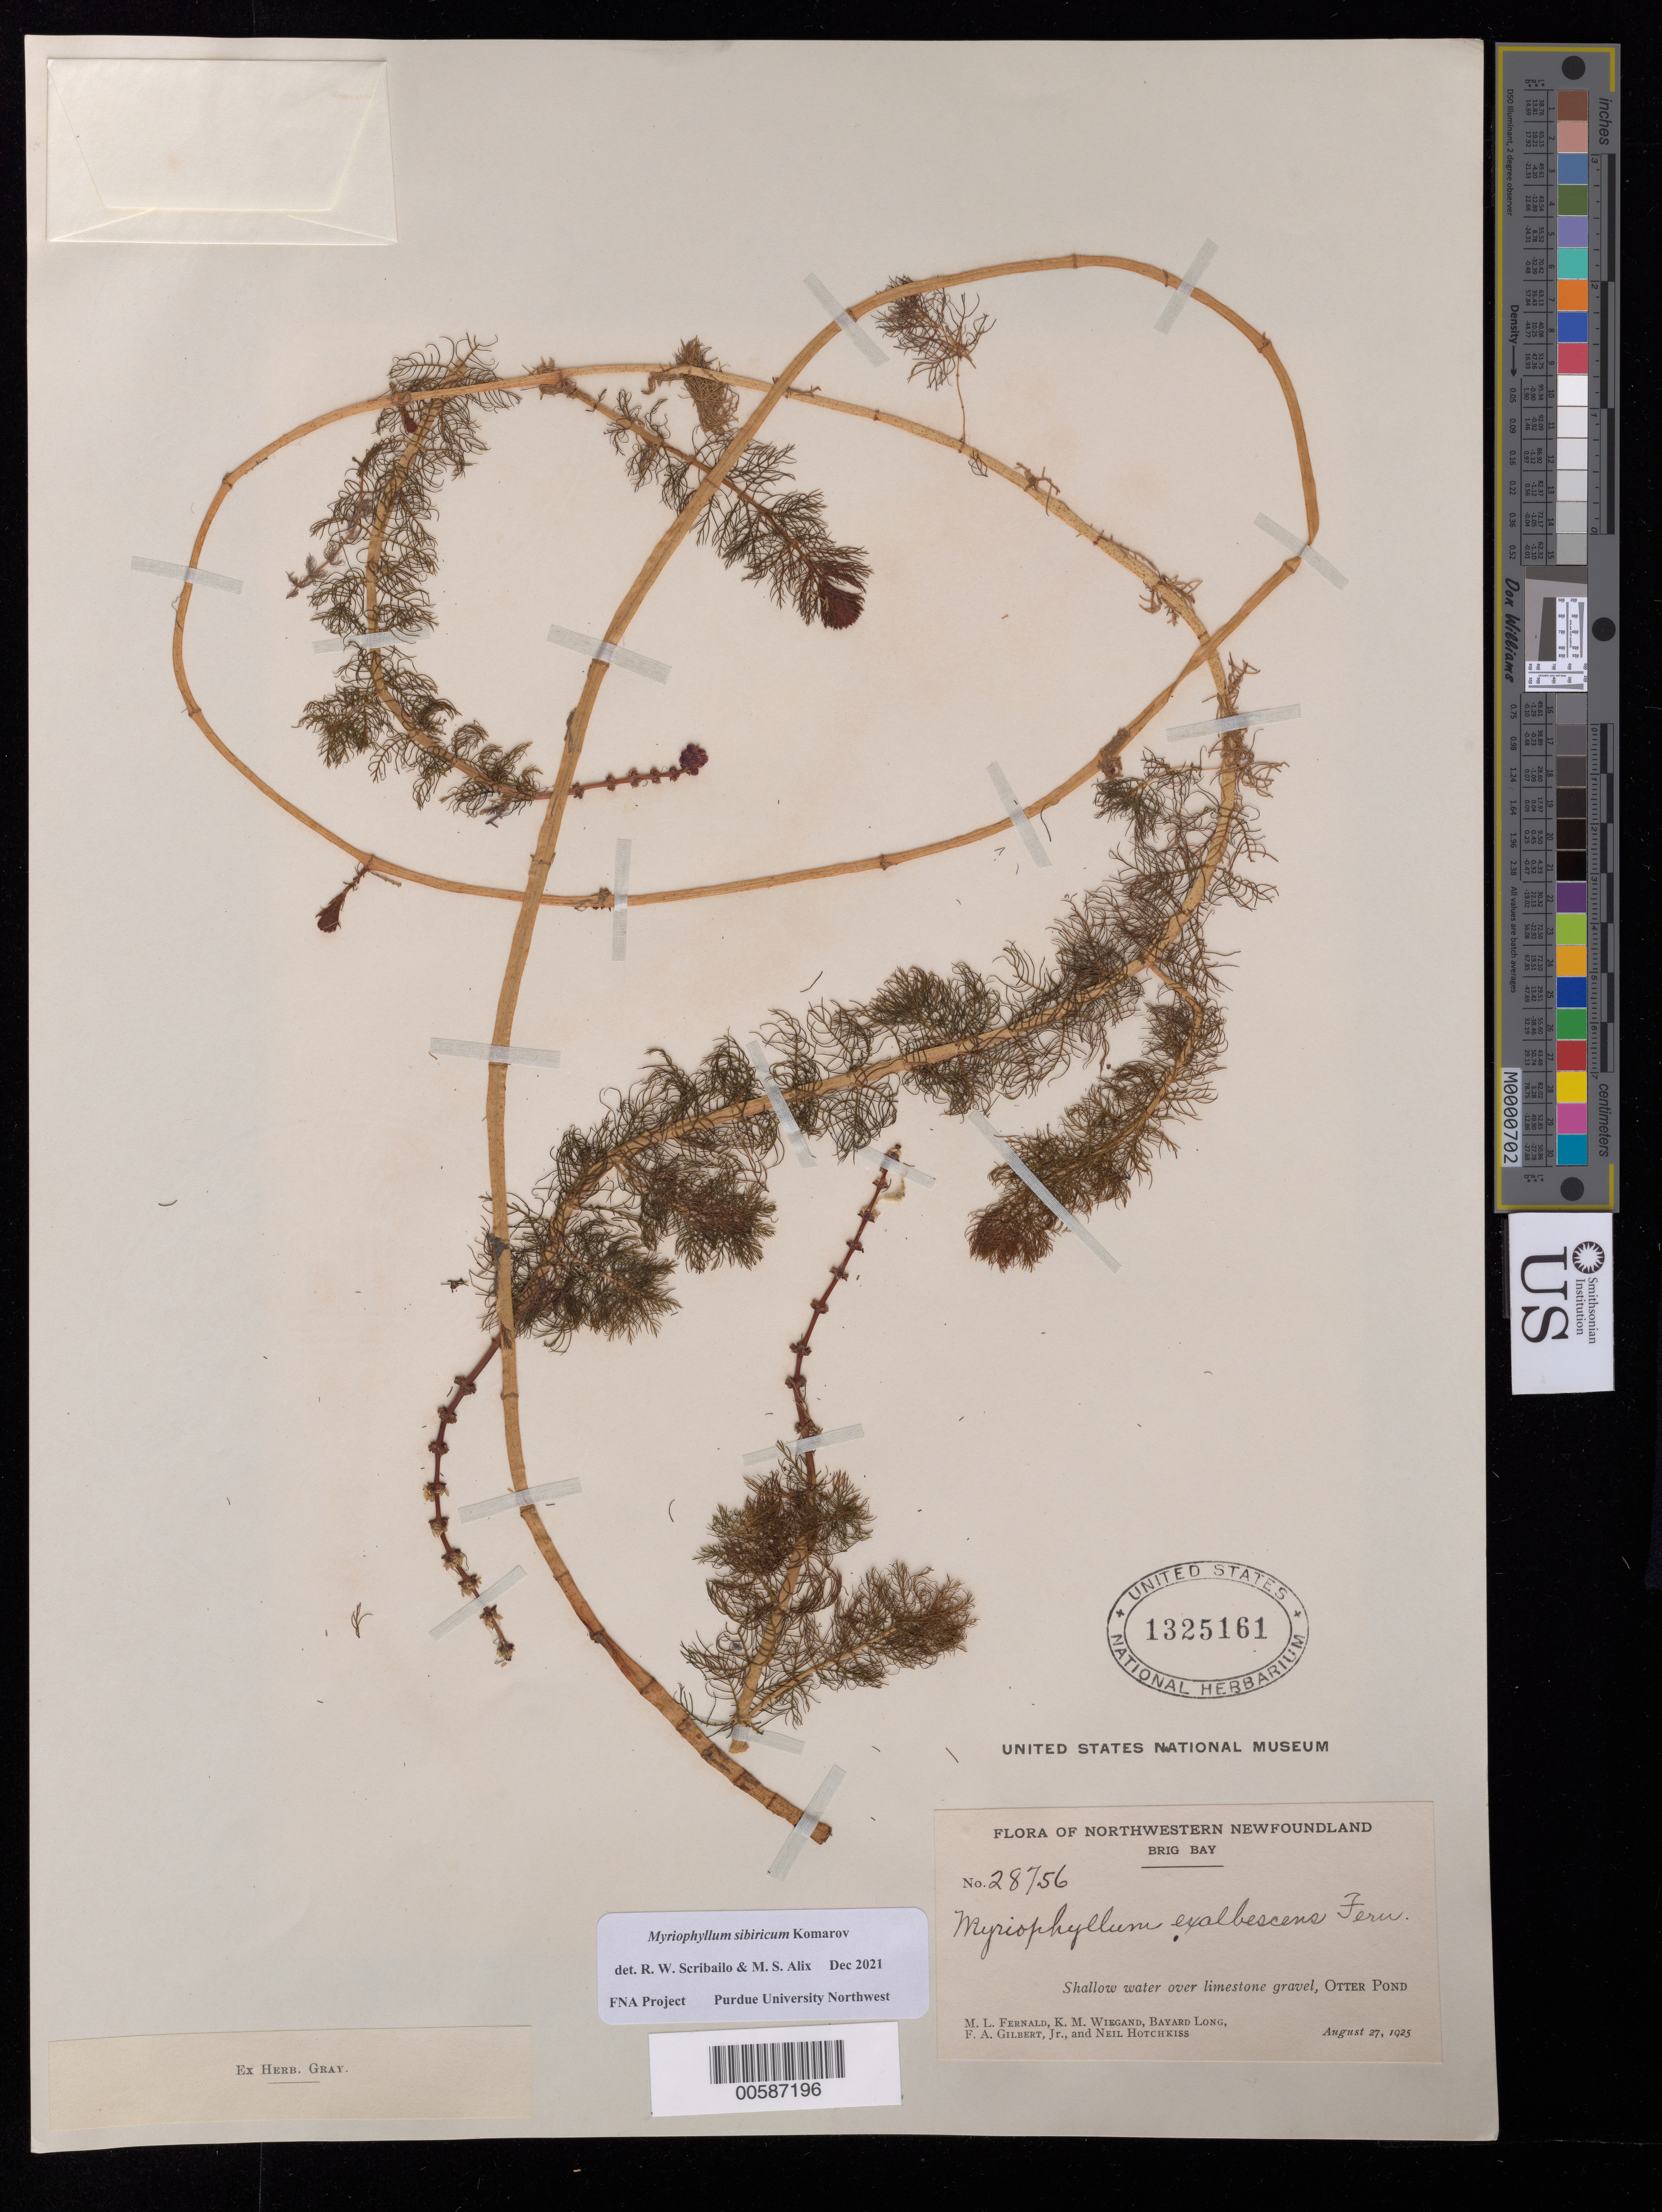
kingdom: Plantae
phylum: Tracheophyta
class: Magnoliopsida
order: Saxifragales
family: Haloragaceae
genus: Myriophyllum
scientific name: Myriophyllum sibiricum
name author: Kom.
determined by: Scribailo, R. W.; Alix, M. S.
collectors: M. L. Fernald, K. M. Wiegand, B. Long, F. A. Gilbert & N. Hotchkiss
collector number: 28756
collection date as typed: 27 Aug 1925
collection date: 1925-08-27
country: Canada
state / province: Newfoundland and Labrador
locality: St. John Bay, Otter Pond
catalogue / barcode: US 1325161